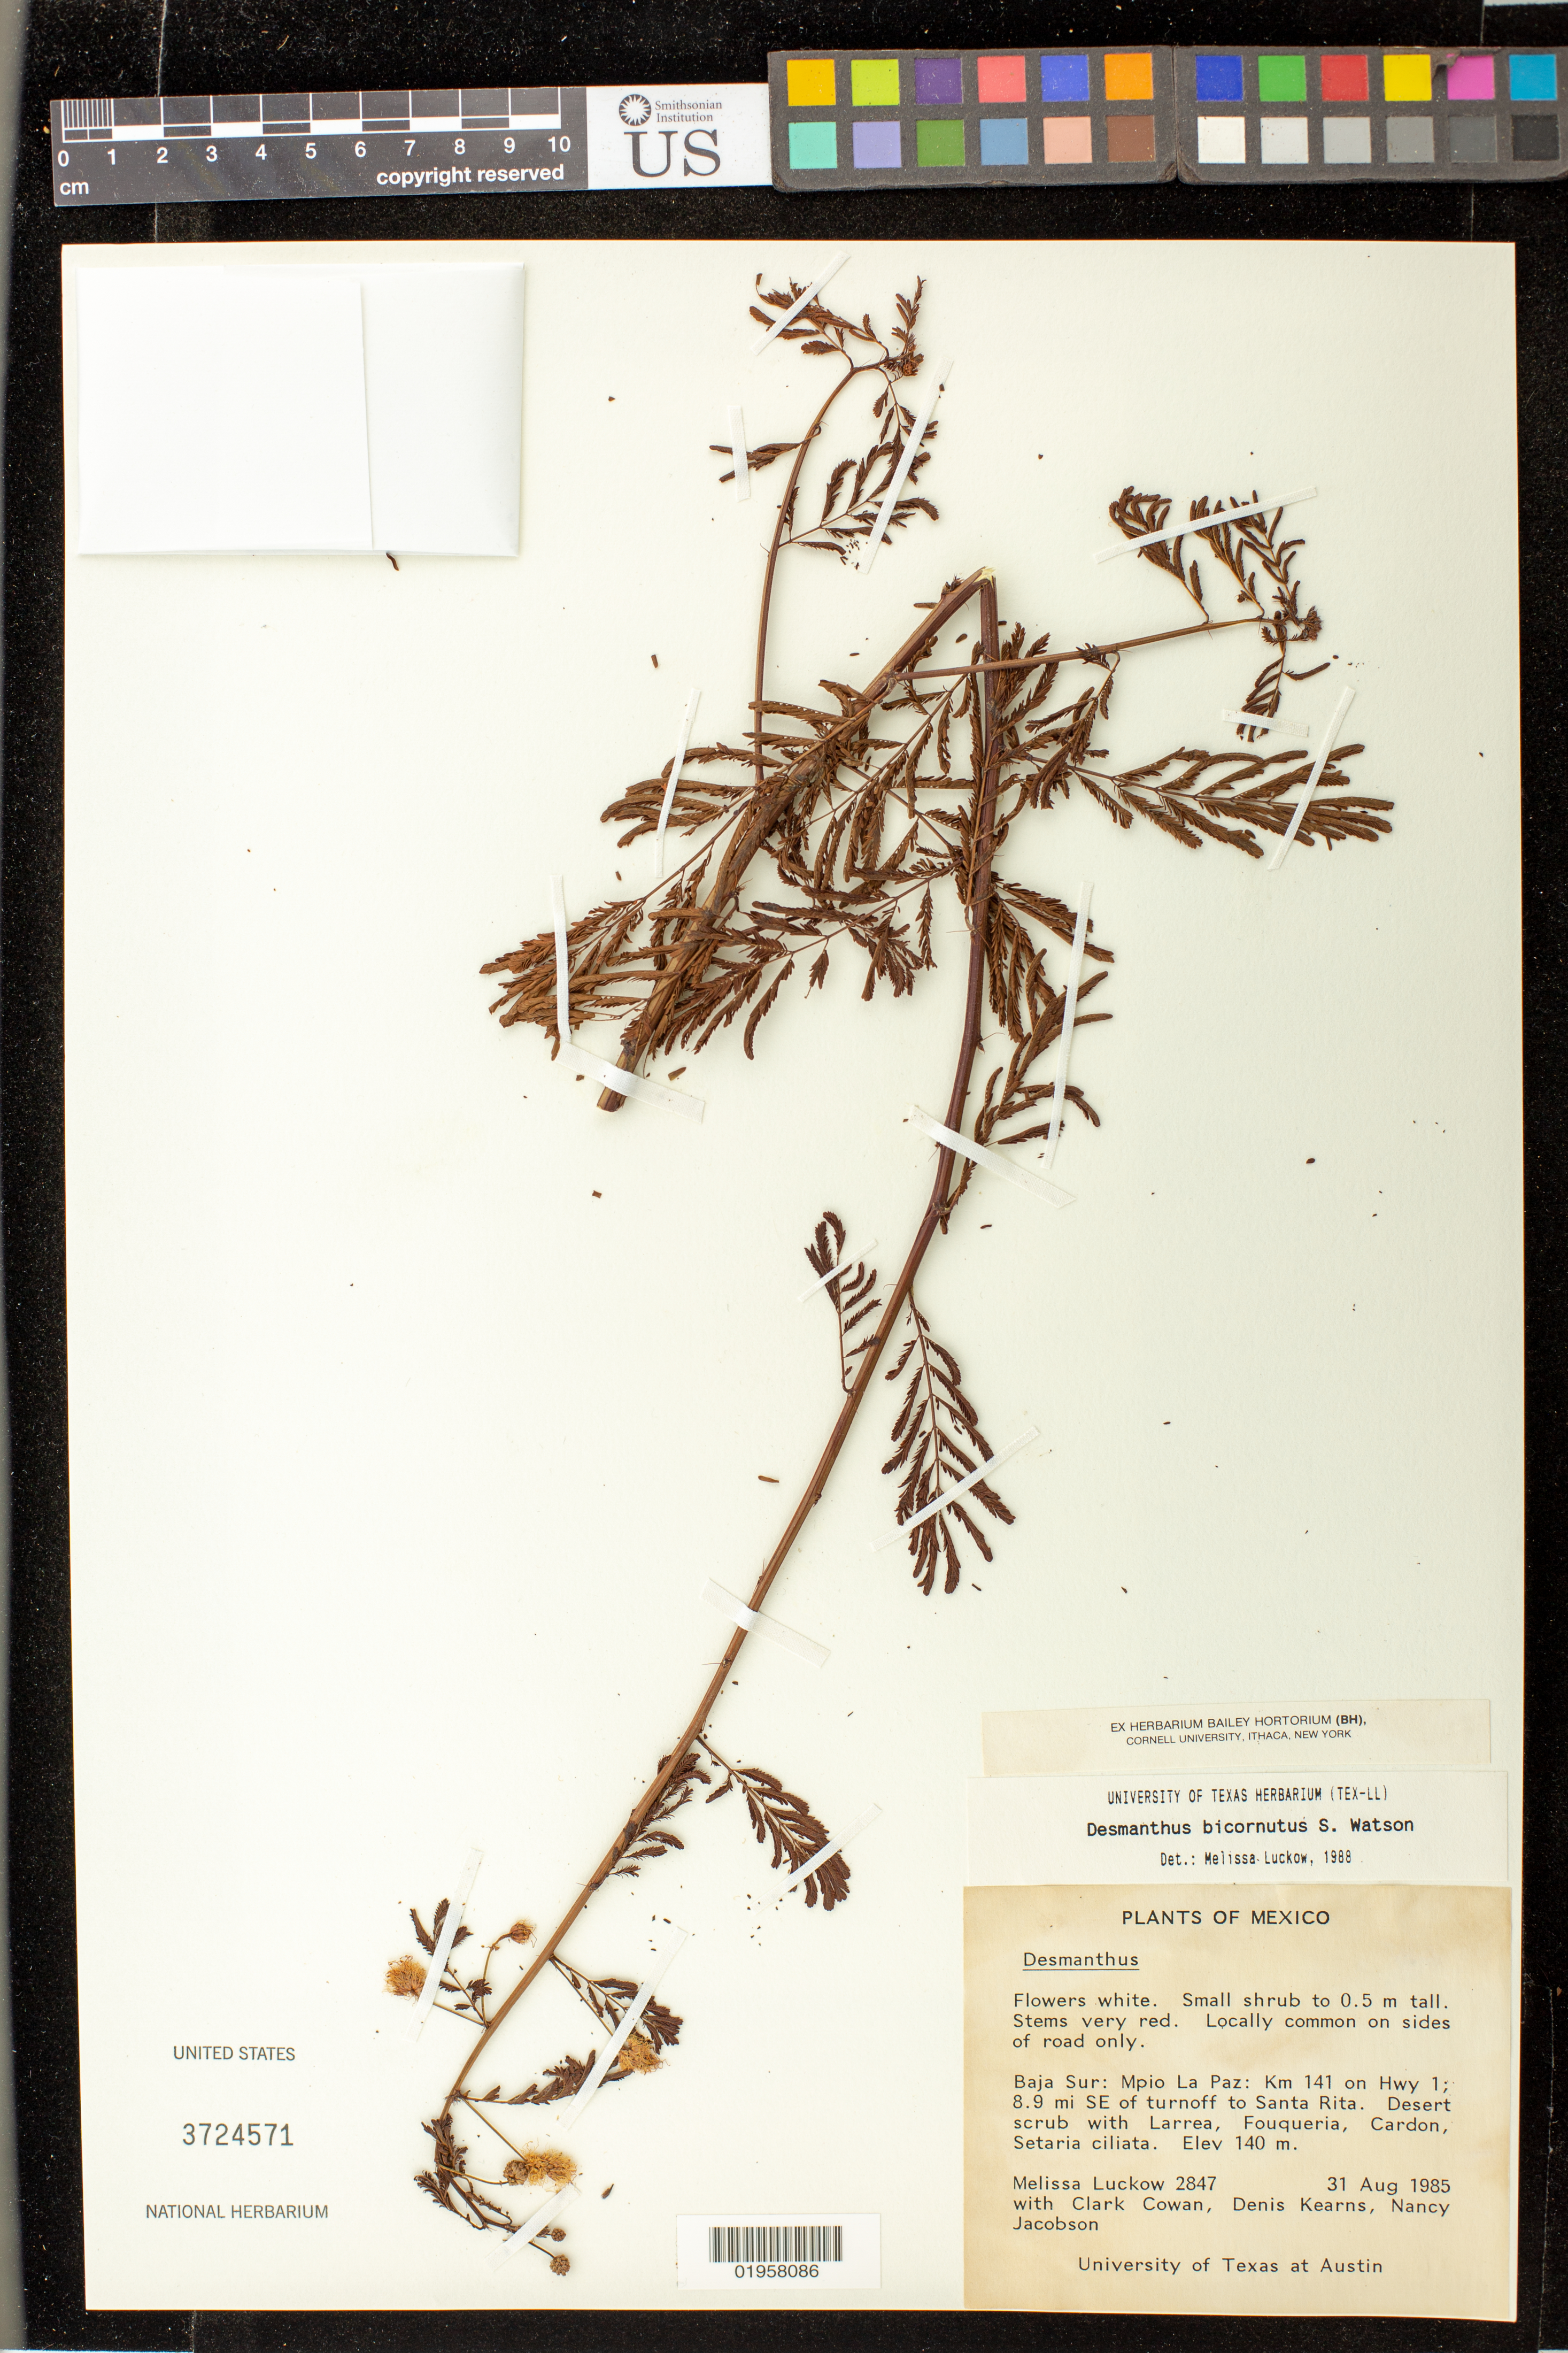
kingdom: Plantae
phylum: Tracheophyta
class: Magnoliopsida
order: Fabales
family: Fabaceae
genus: Desmanthus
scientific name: Desmanthus bicornutus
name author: S. Watson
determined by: Luckow, M. A.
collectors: M. A. Luckow, C. P. Cowan, D. Kearns & N. Jacobson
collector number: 2847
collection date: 1985-08-31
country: Mexico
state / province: Baja California Sur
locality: Mpio La Paz: km 141 on Hwy 1; 8.9 miles SE of turnoff to Santa Rita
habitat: Desert scrub with Larrea, Fouqueria, Cardon, Setaria ciliata. Locally common on sides of road only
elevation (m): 140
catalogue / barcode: US 3724571